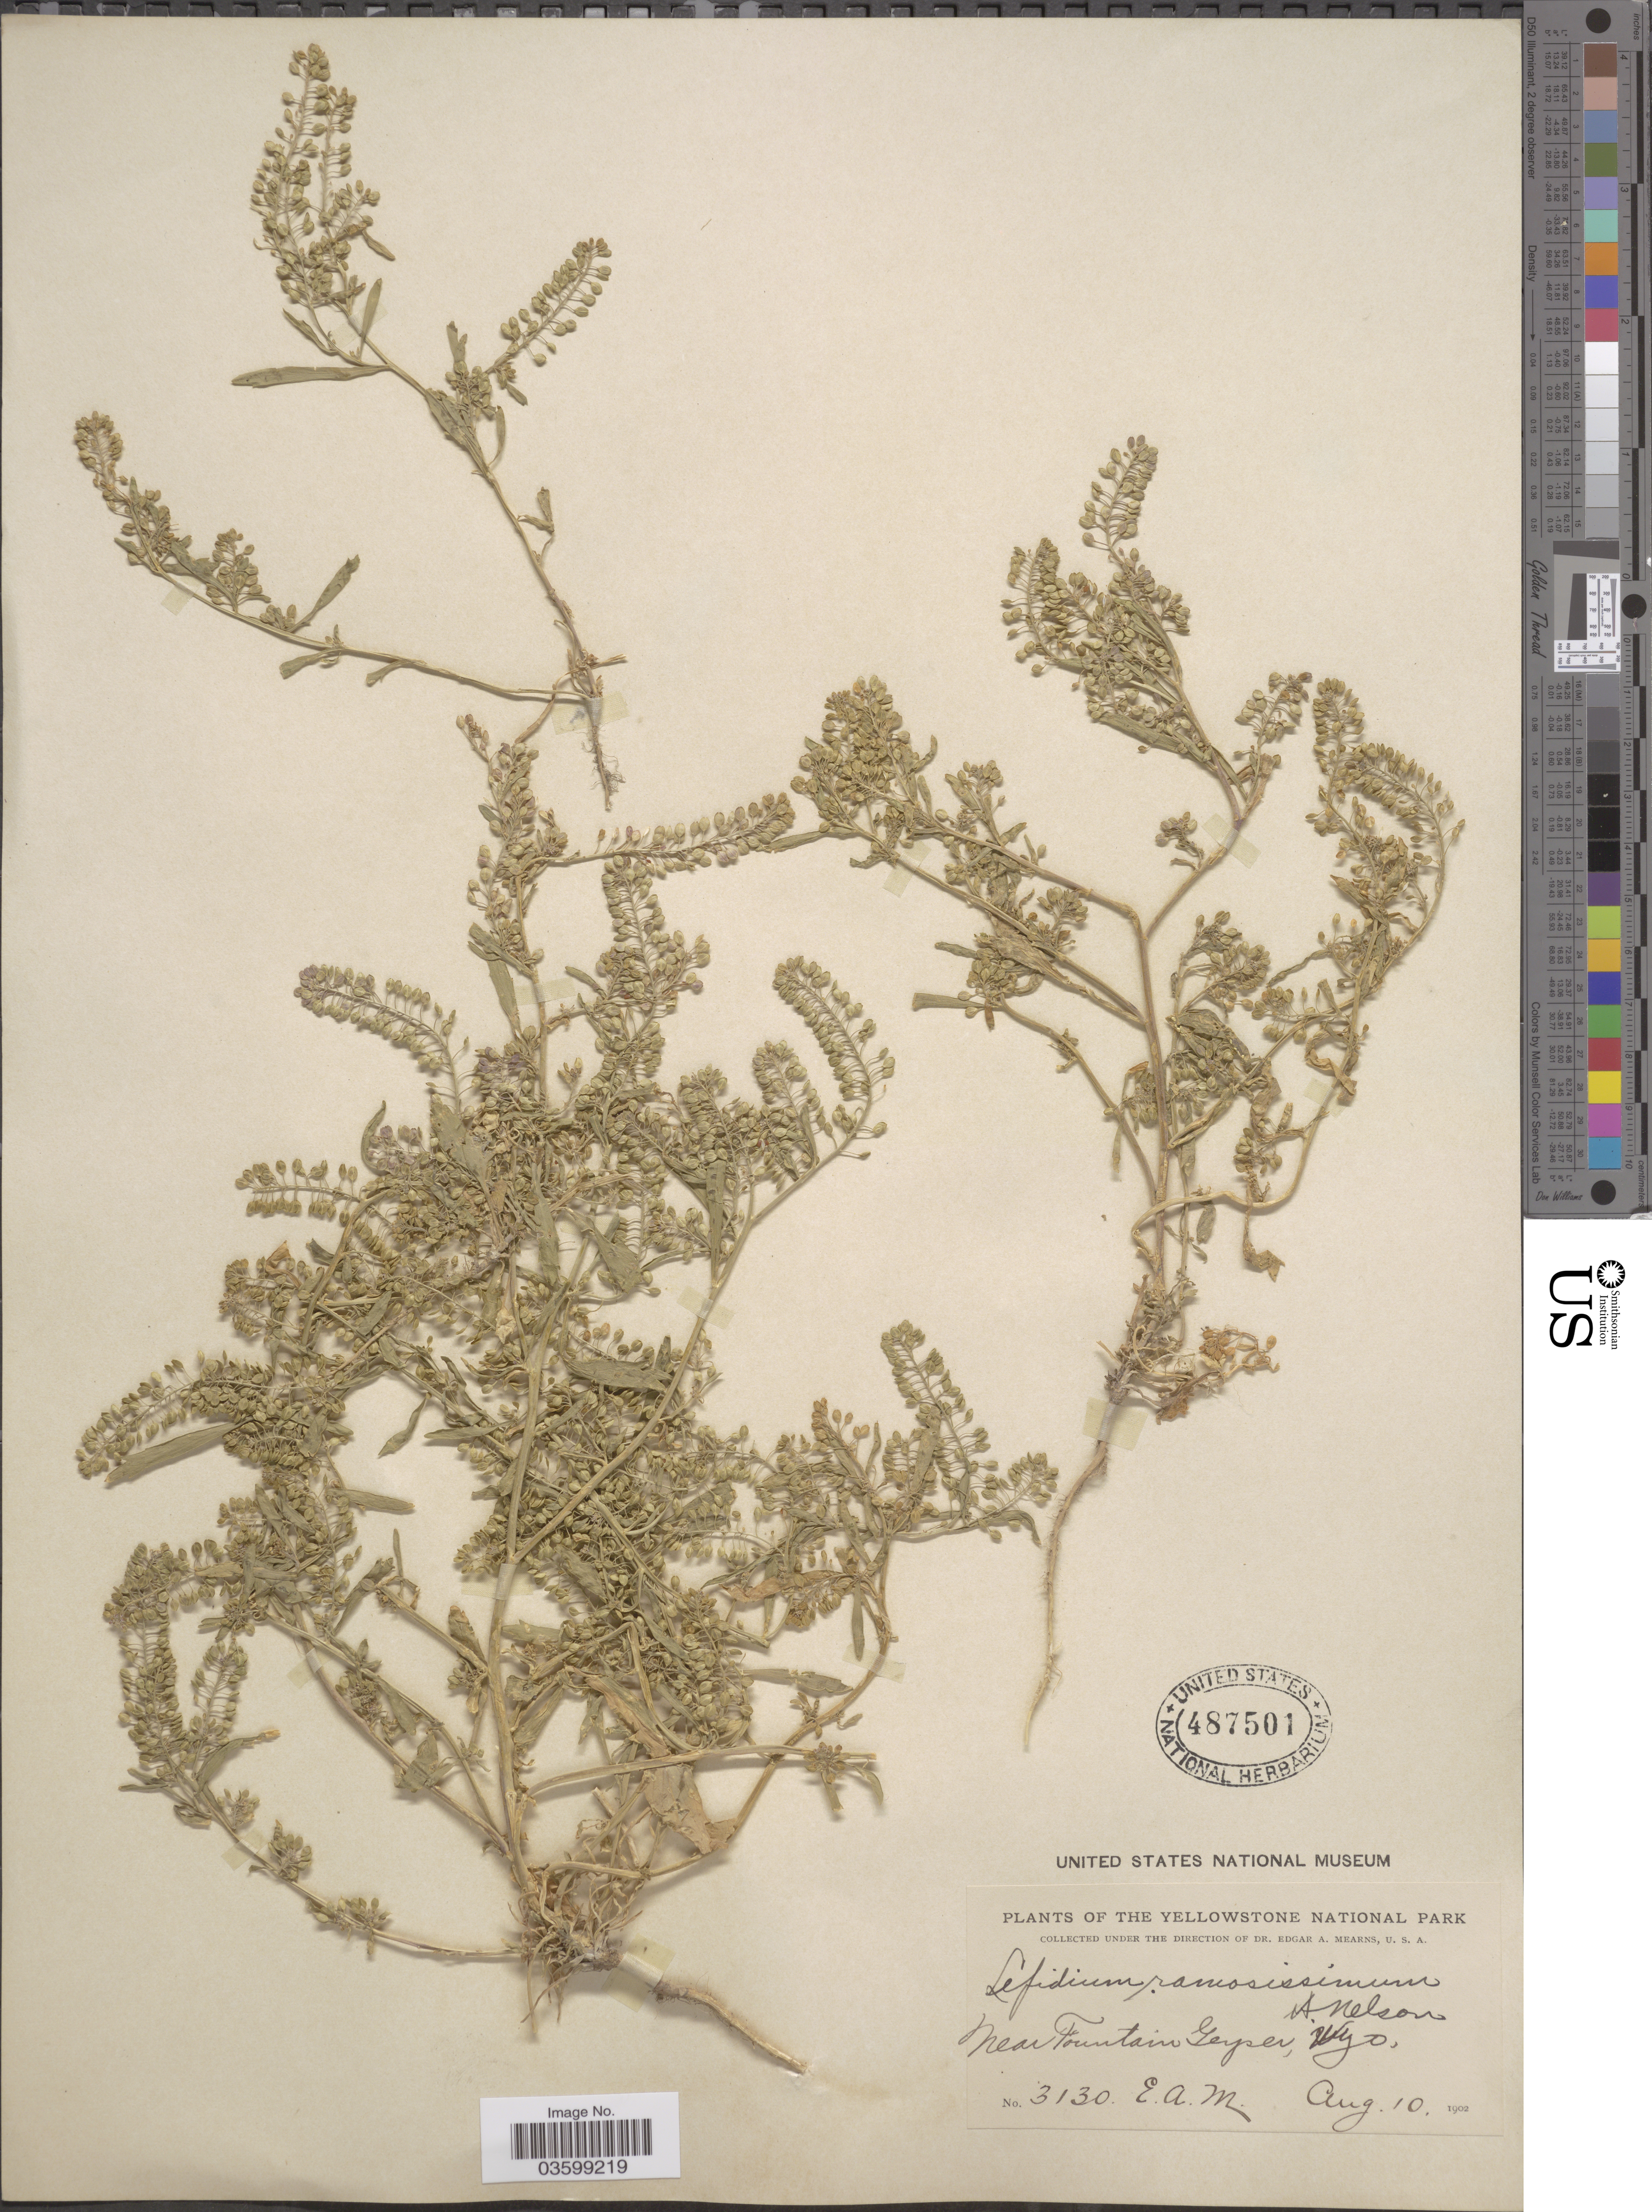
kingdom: Plantae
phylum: Tracheophyta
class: Magnoliopsida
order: Brassicales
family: Brassicaceae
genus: Lepidium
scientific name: Lepidium ramosissimum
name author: A. Nelson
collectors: E. A. Mearns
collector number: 3130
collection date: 1902-08-10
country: United States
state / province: Wyoming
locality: The Yellowstone National Park. Near Fountain Geyser.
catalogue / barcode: US 487501